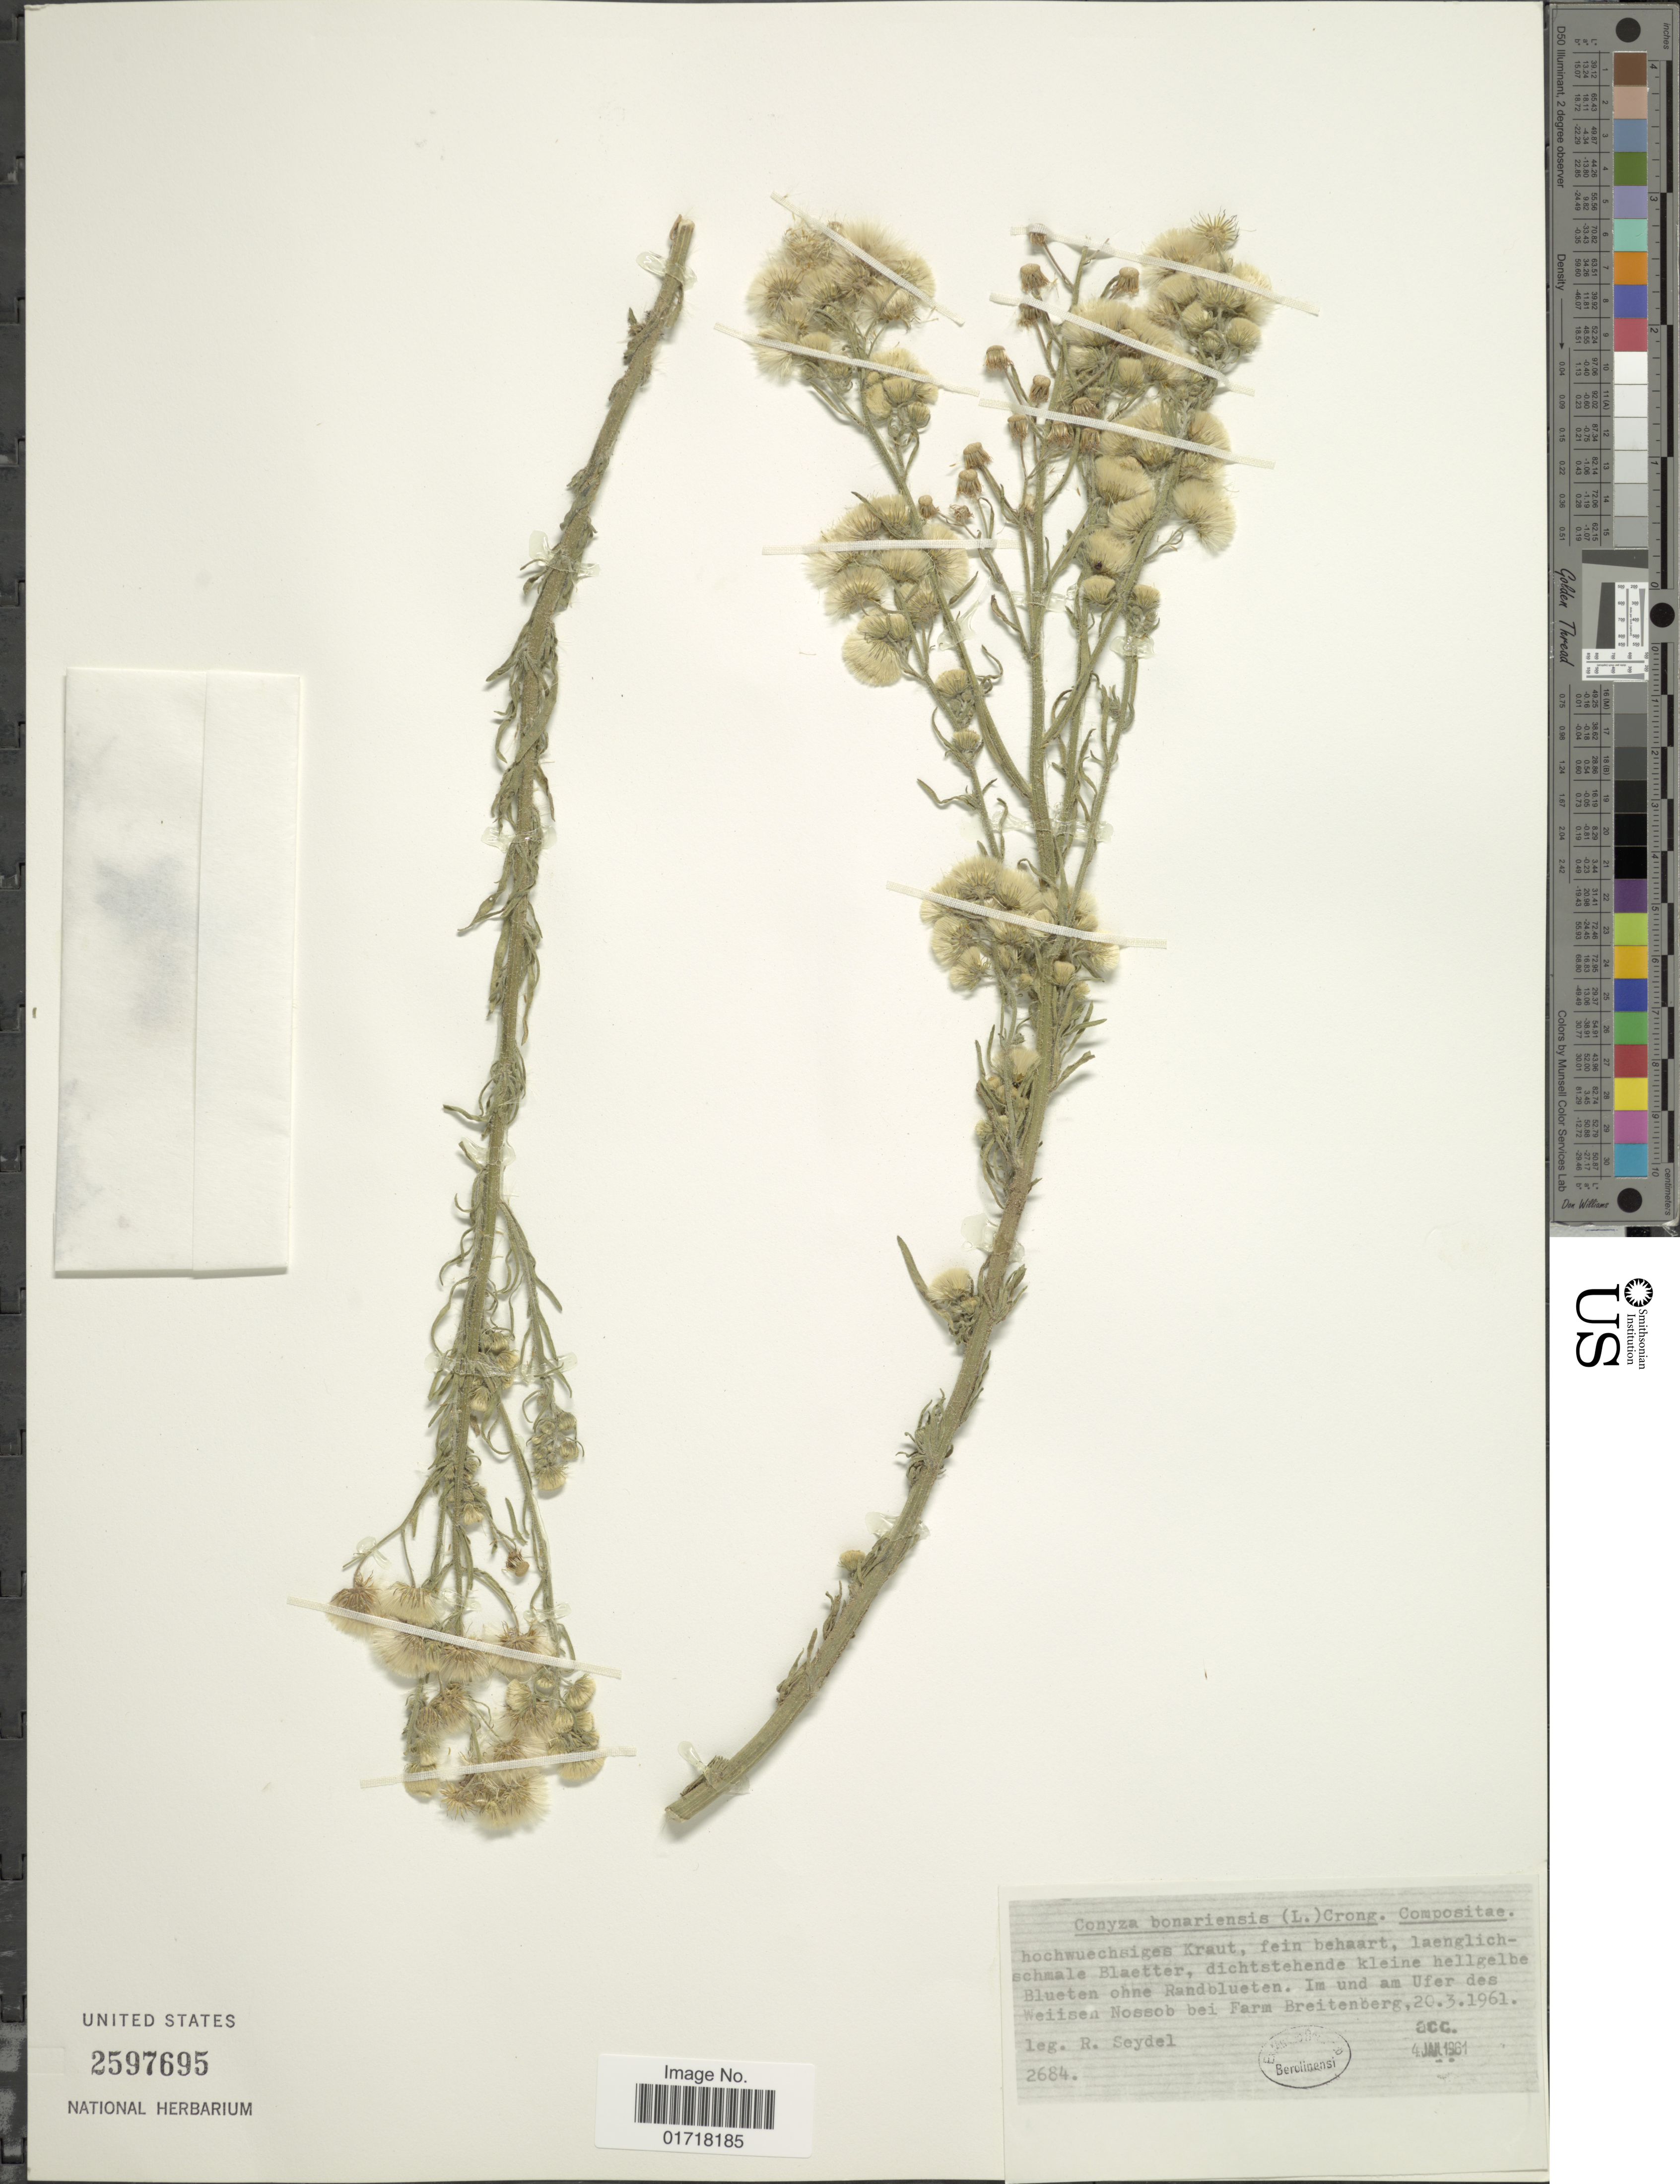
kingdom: Plantae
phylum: Tracheophyta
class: Magnoliopsida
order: Asterales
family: Asteraceae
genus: Conyza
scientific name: Conyza bonariensis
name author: (L.) Cronq.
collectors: R. Seydel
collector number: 2684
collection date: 1961-03-20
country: Namibia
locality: Im und am Ufer des Weiisen Nossob bei farm Breitenberg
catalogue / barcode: US 2597695